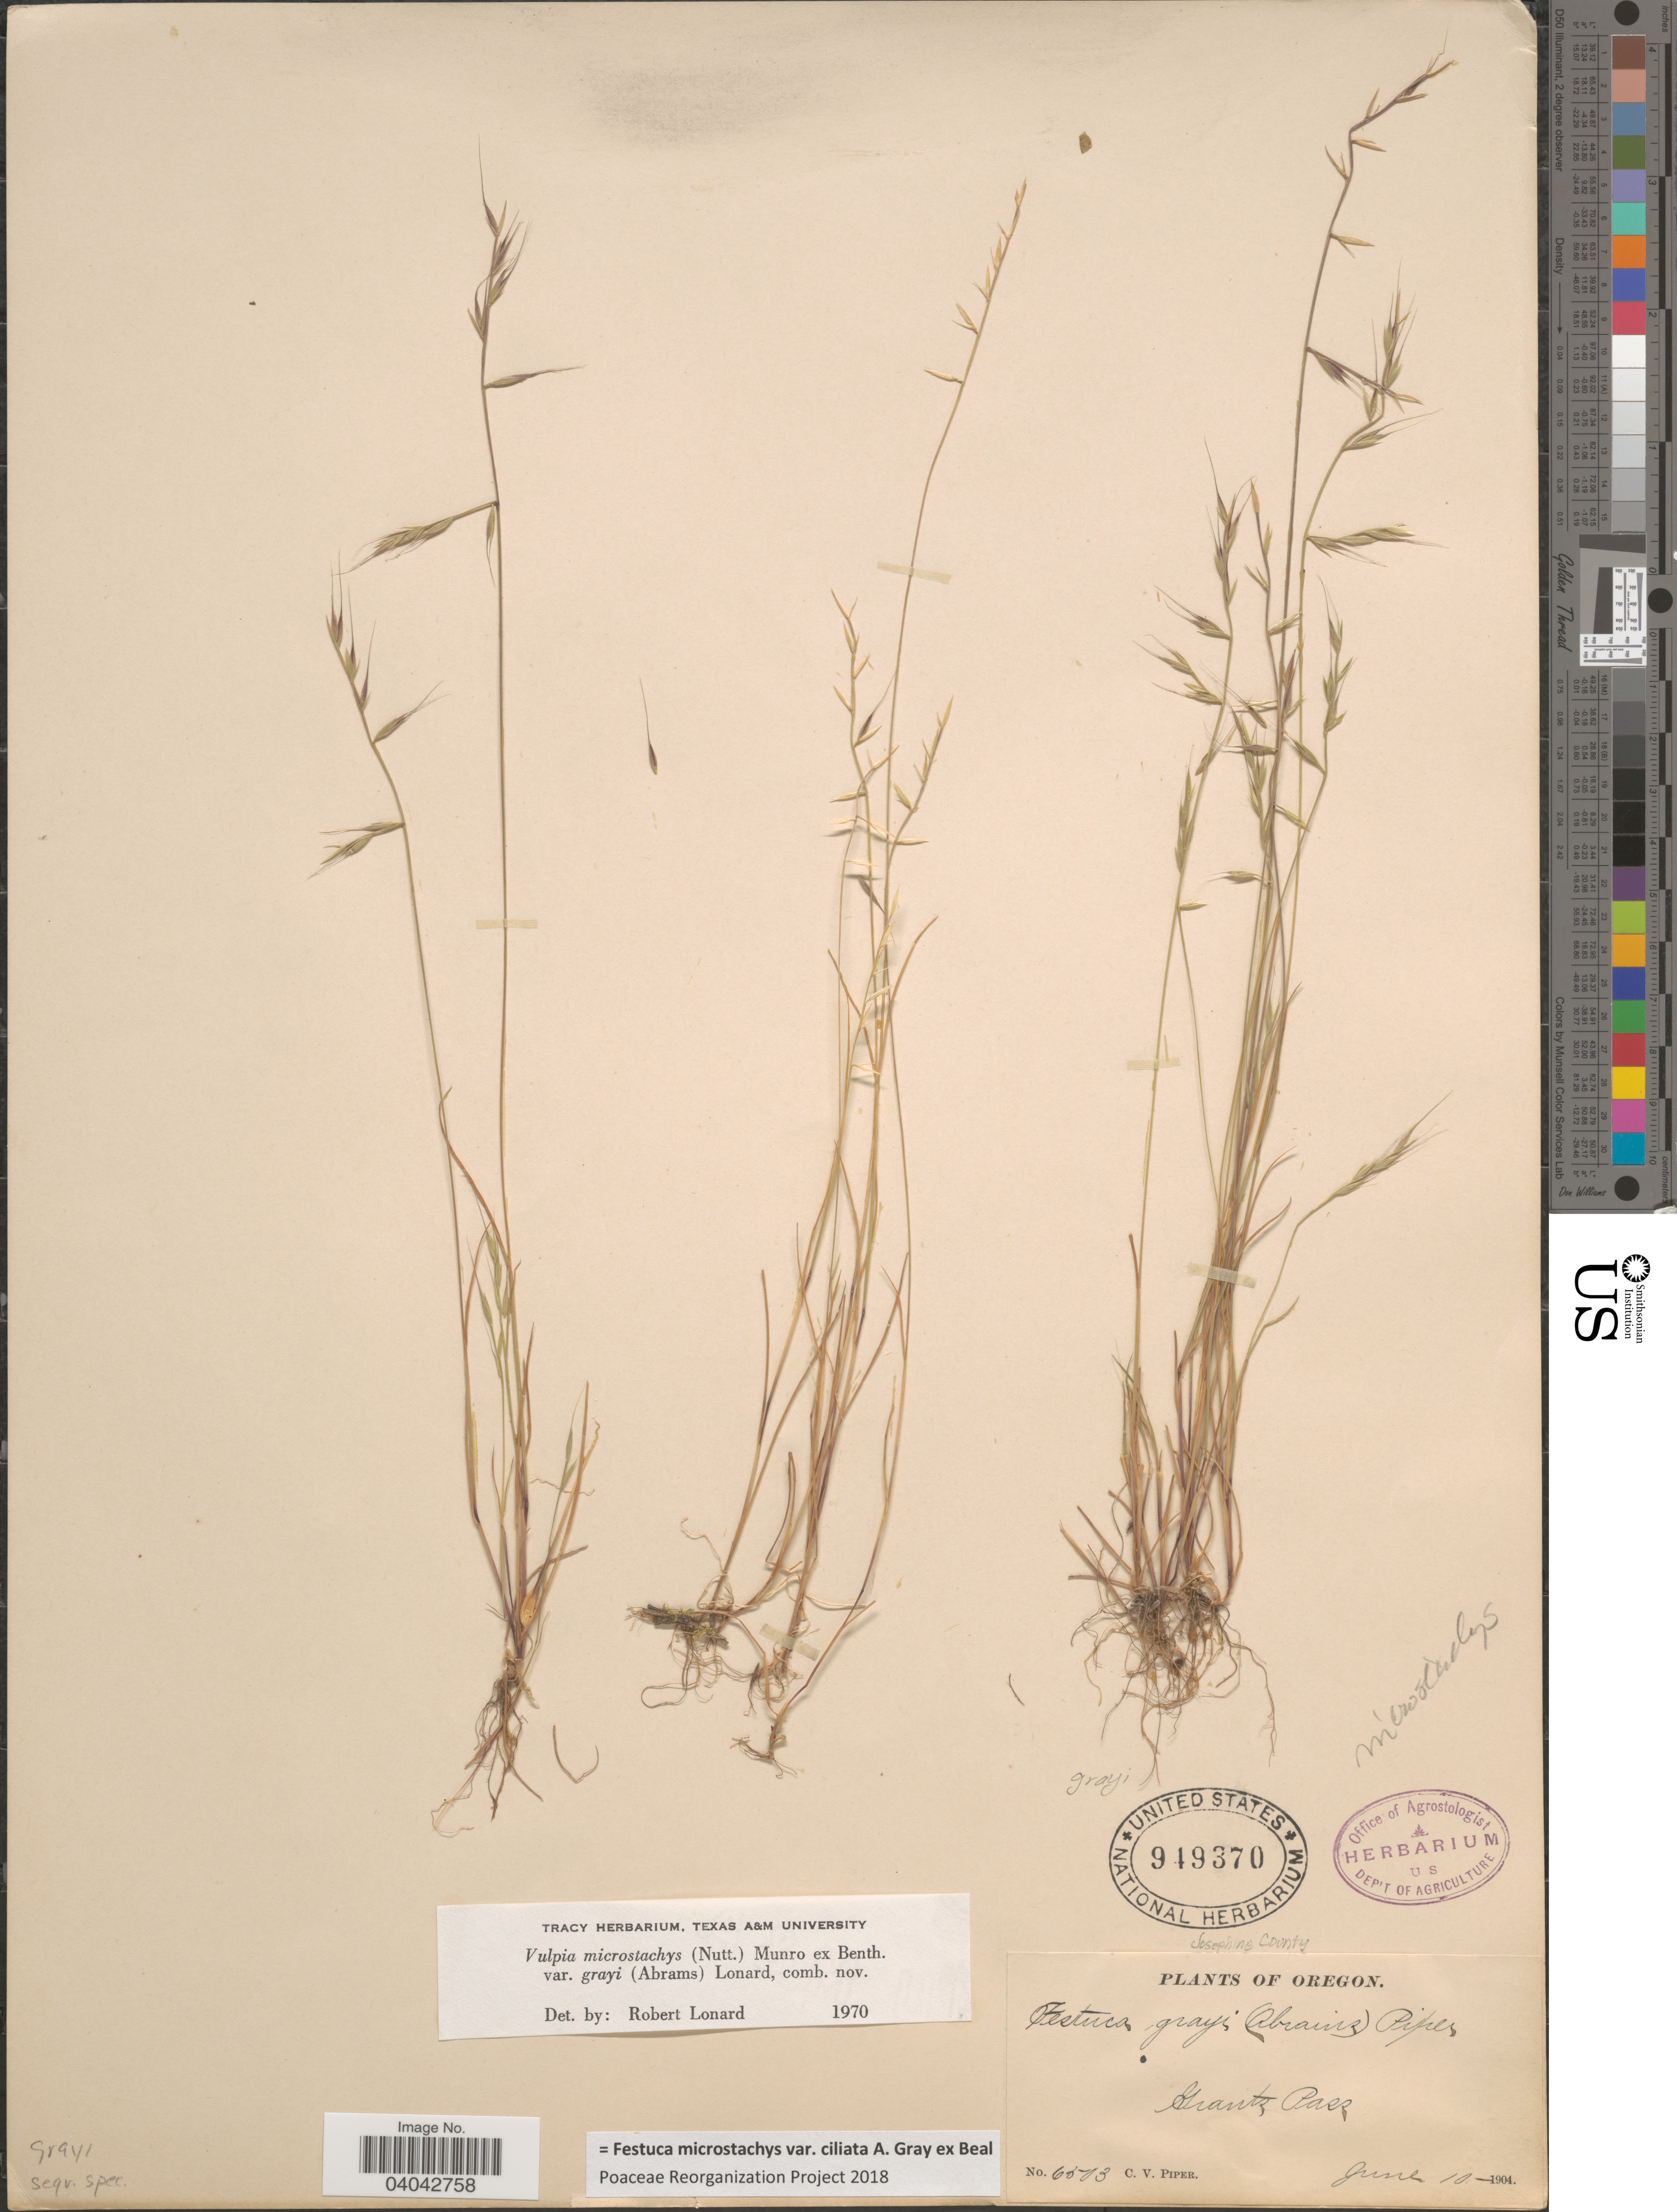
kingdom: Plantae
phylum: Tracheophyta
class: Liliopsida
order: Poales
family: Poaceae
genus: Festuca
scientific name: Festuca microstachys var. ciliata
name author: A. Gray ex W.J. Beal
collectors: C. V. Piper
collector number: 6503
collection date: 1904-06-10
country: United States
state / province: Oregon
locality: Josephine County. Grants Pass.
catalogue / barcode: US 949370